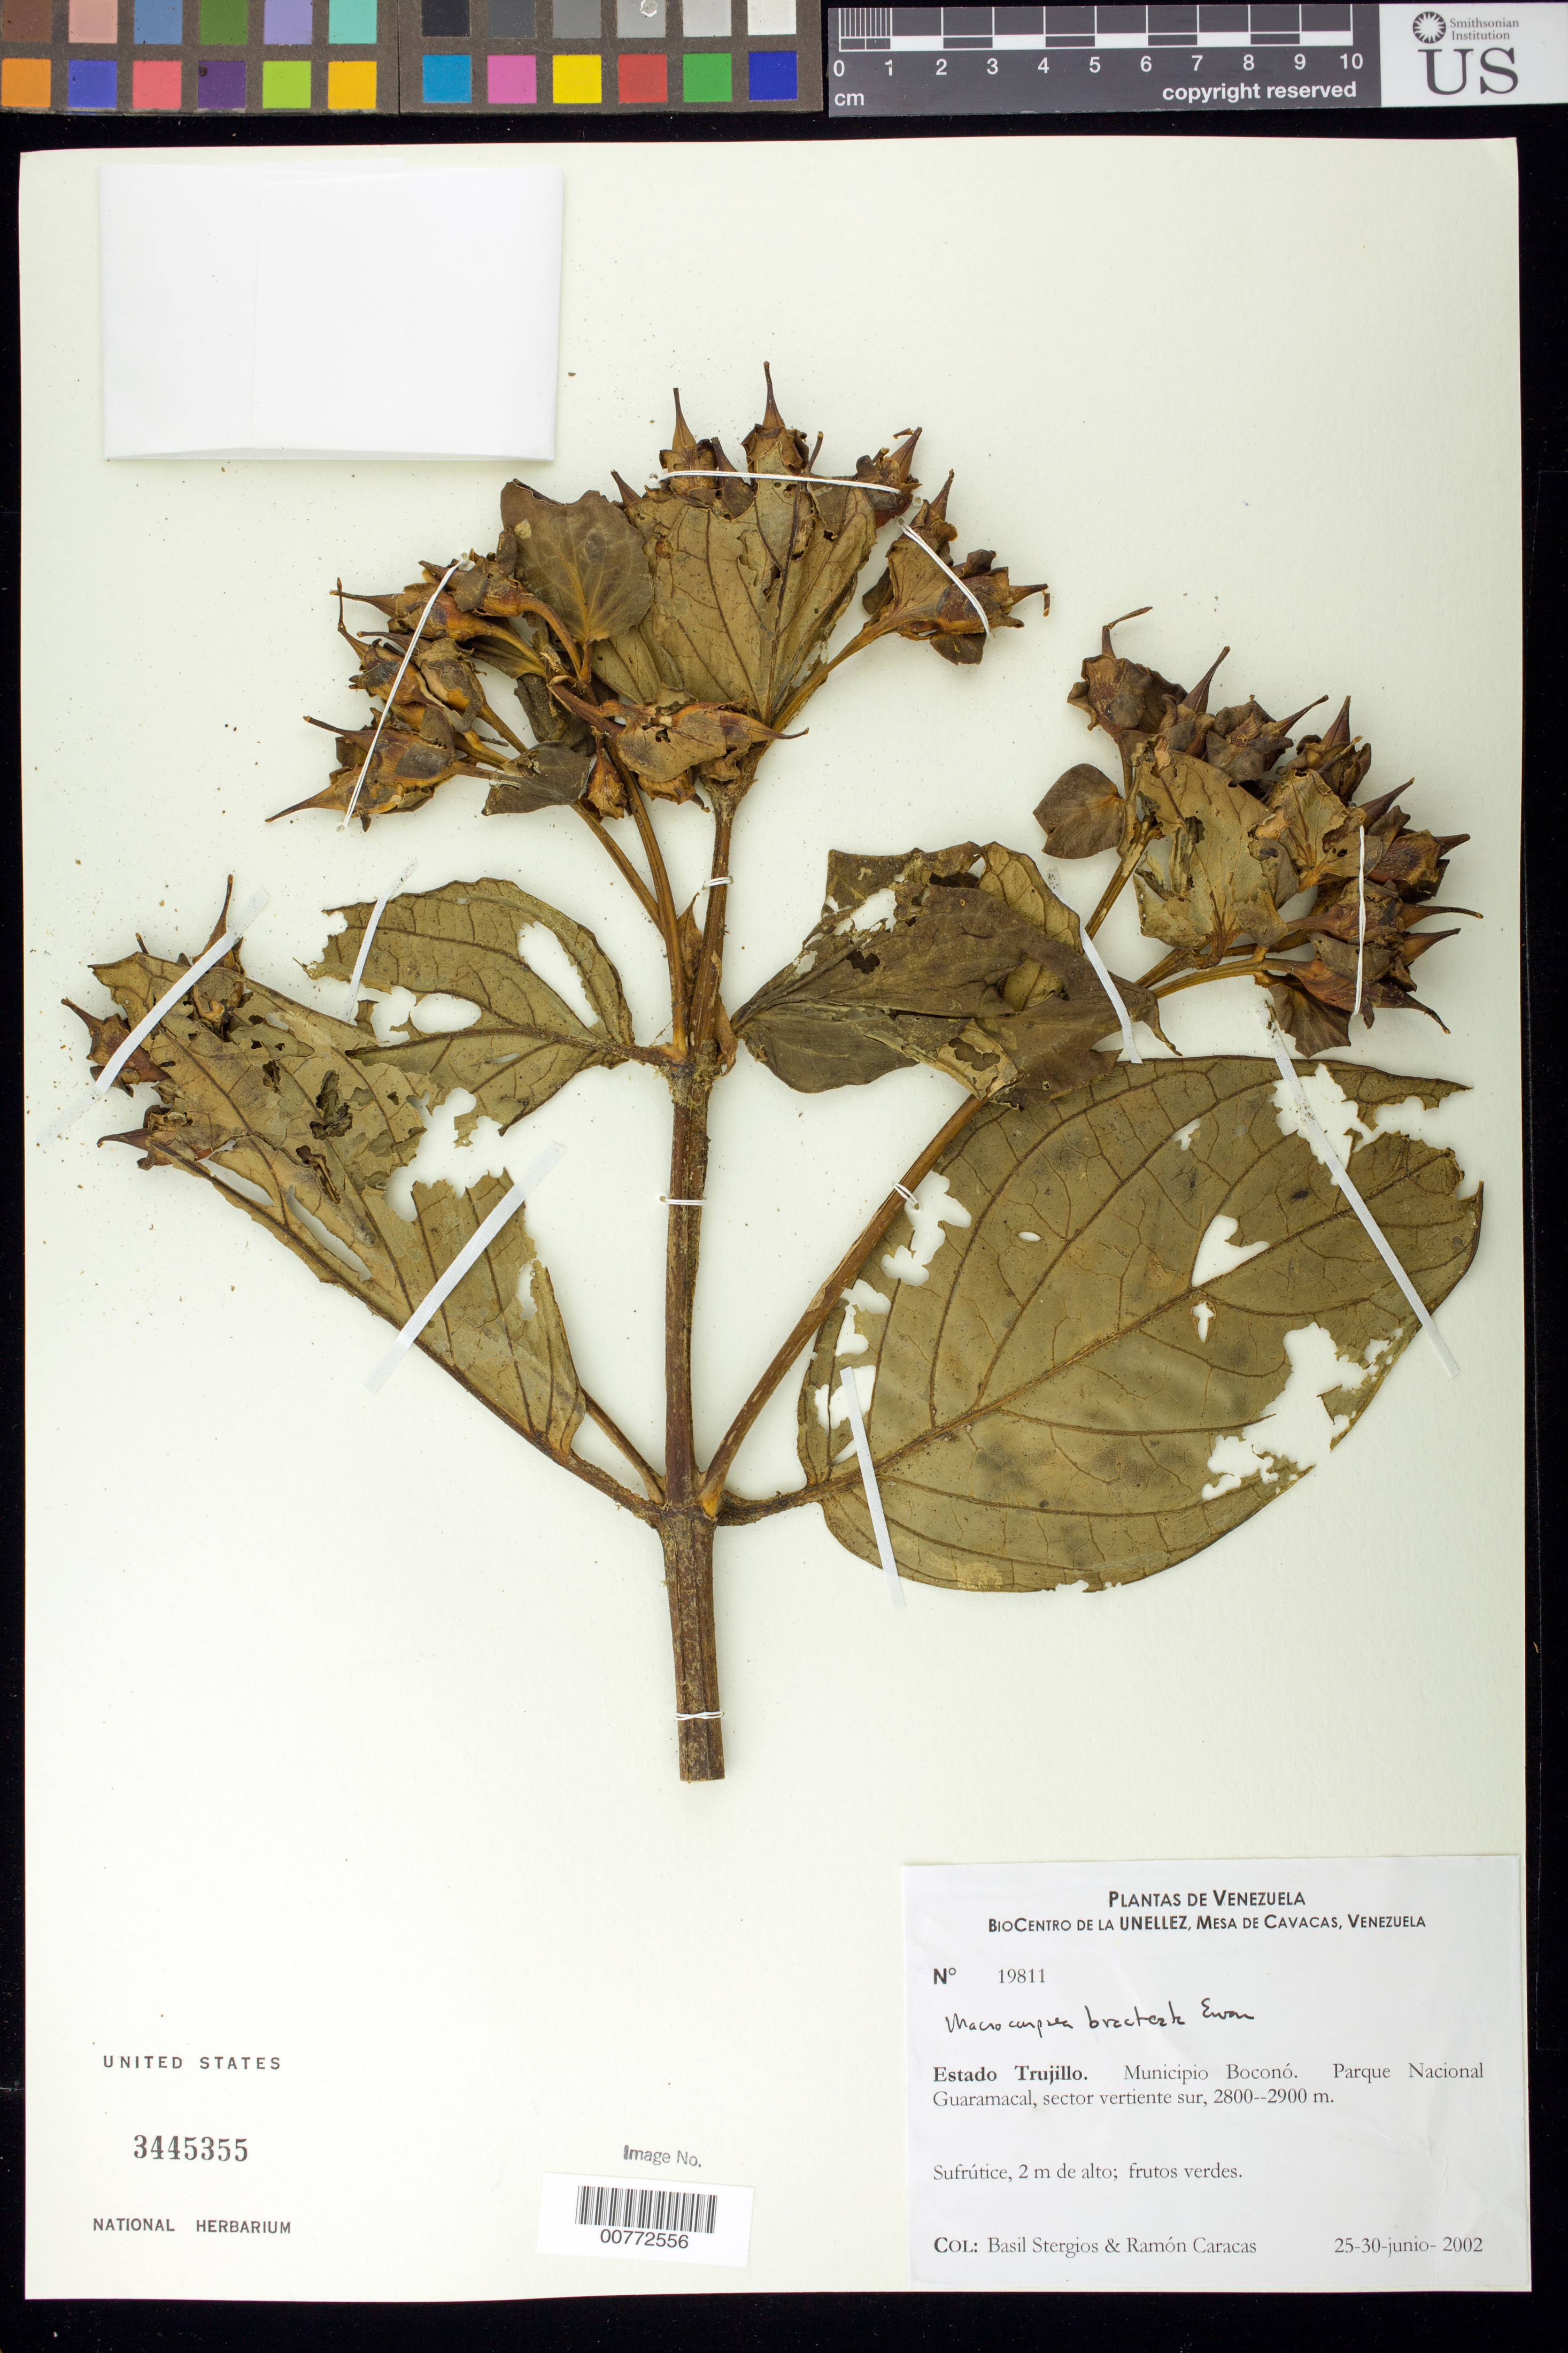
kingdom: Plantae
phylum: Tracheophyta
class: Magnoliopsida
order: Gentianales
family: Gentianaceae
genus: Macrocarpaea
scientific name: Macrocarpaea bracteata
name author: Ewan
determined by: Dorr, L. J., (BOT), Smithsonian Institution - National Museum of Natural History (UNITED STATES)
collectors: B. G. Stergios & R. Caracas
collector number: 19811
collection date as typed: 25 Jun 2002 to 30 Jun 2002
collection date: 2002-06-25/2002-06-30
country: Venezuela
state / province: Trujillo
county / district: Boconó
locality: Parque Nacional Guaramacal, vertiente sur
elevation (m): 2800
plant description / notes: PORT, US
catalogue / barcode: US 3445355